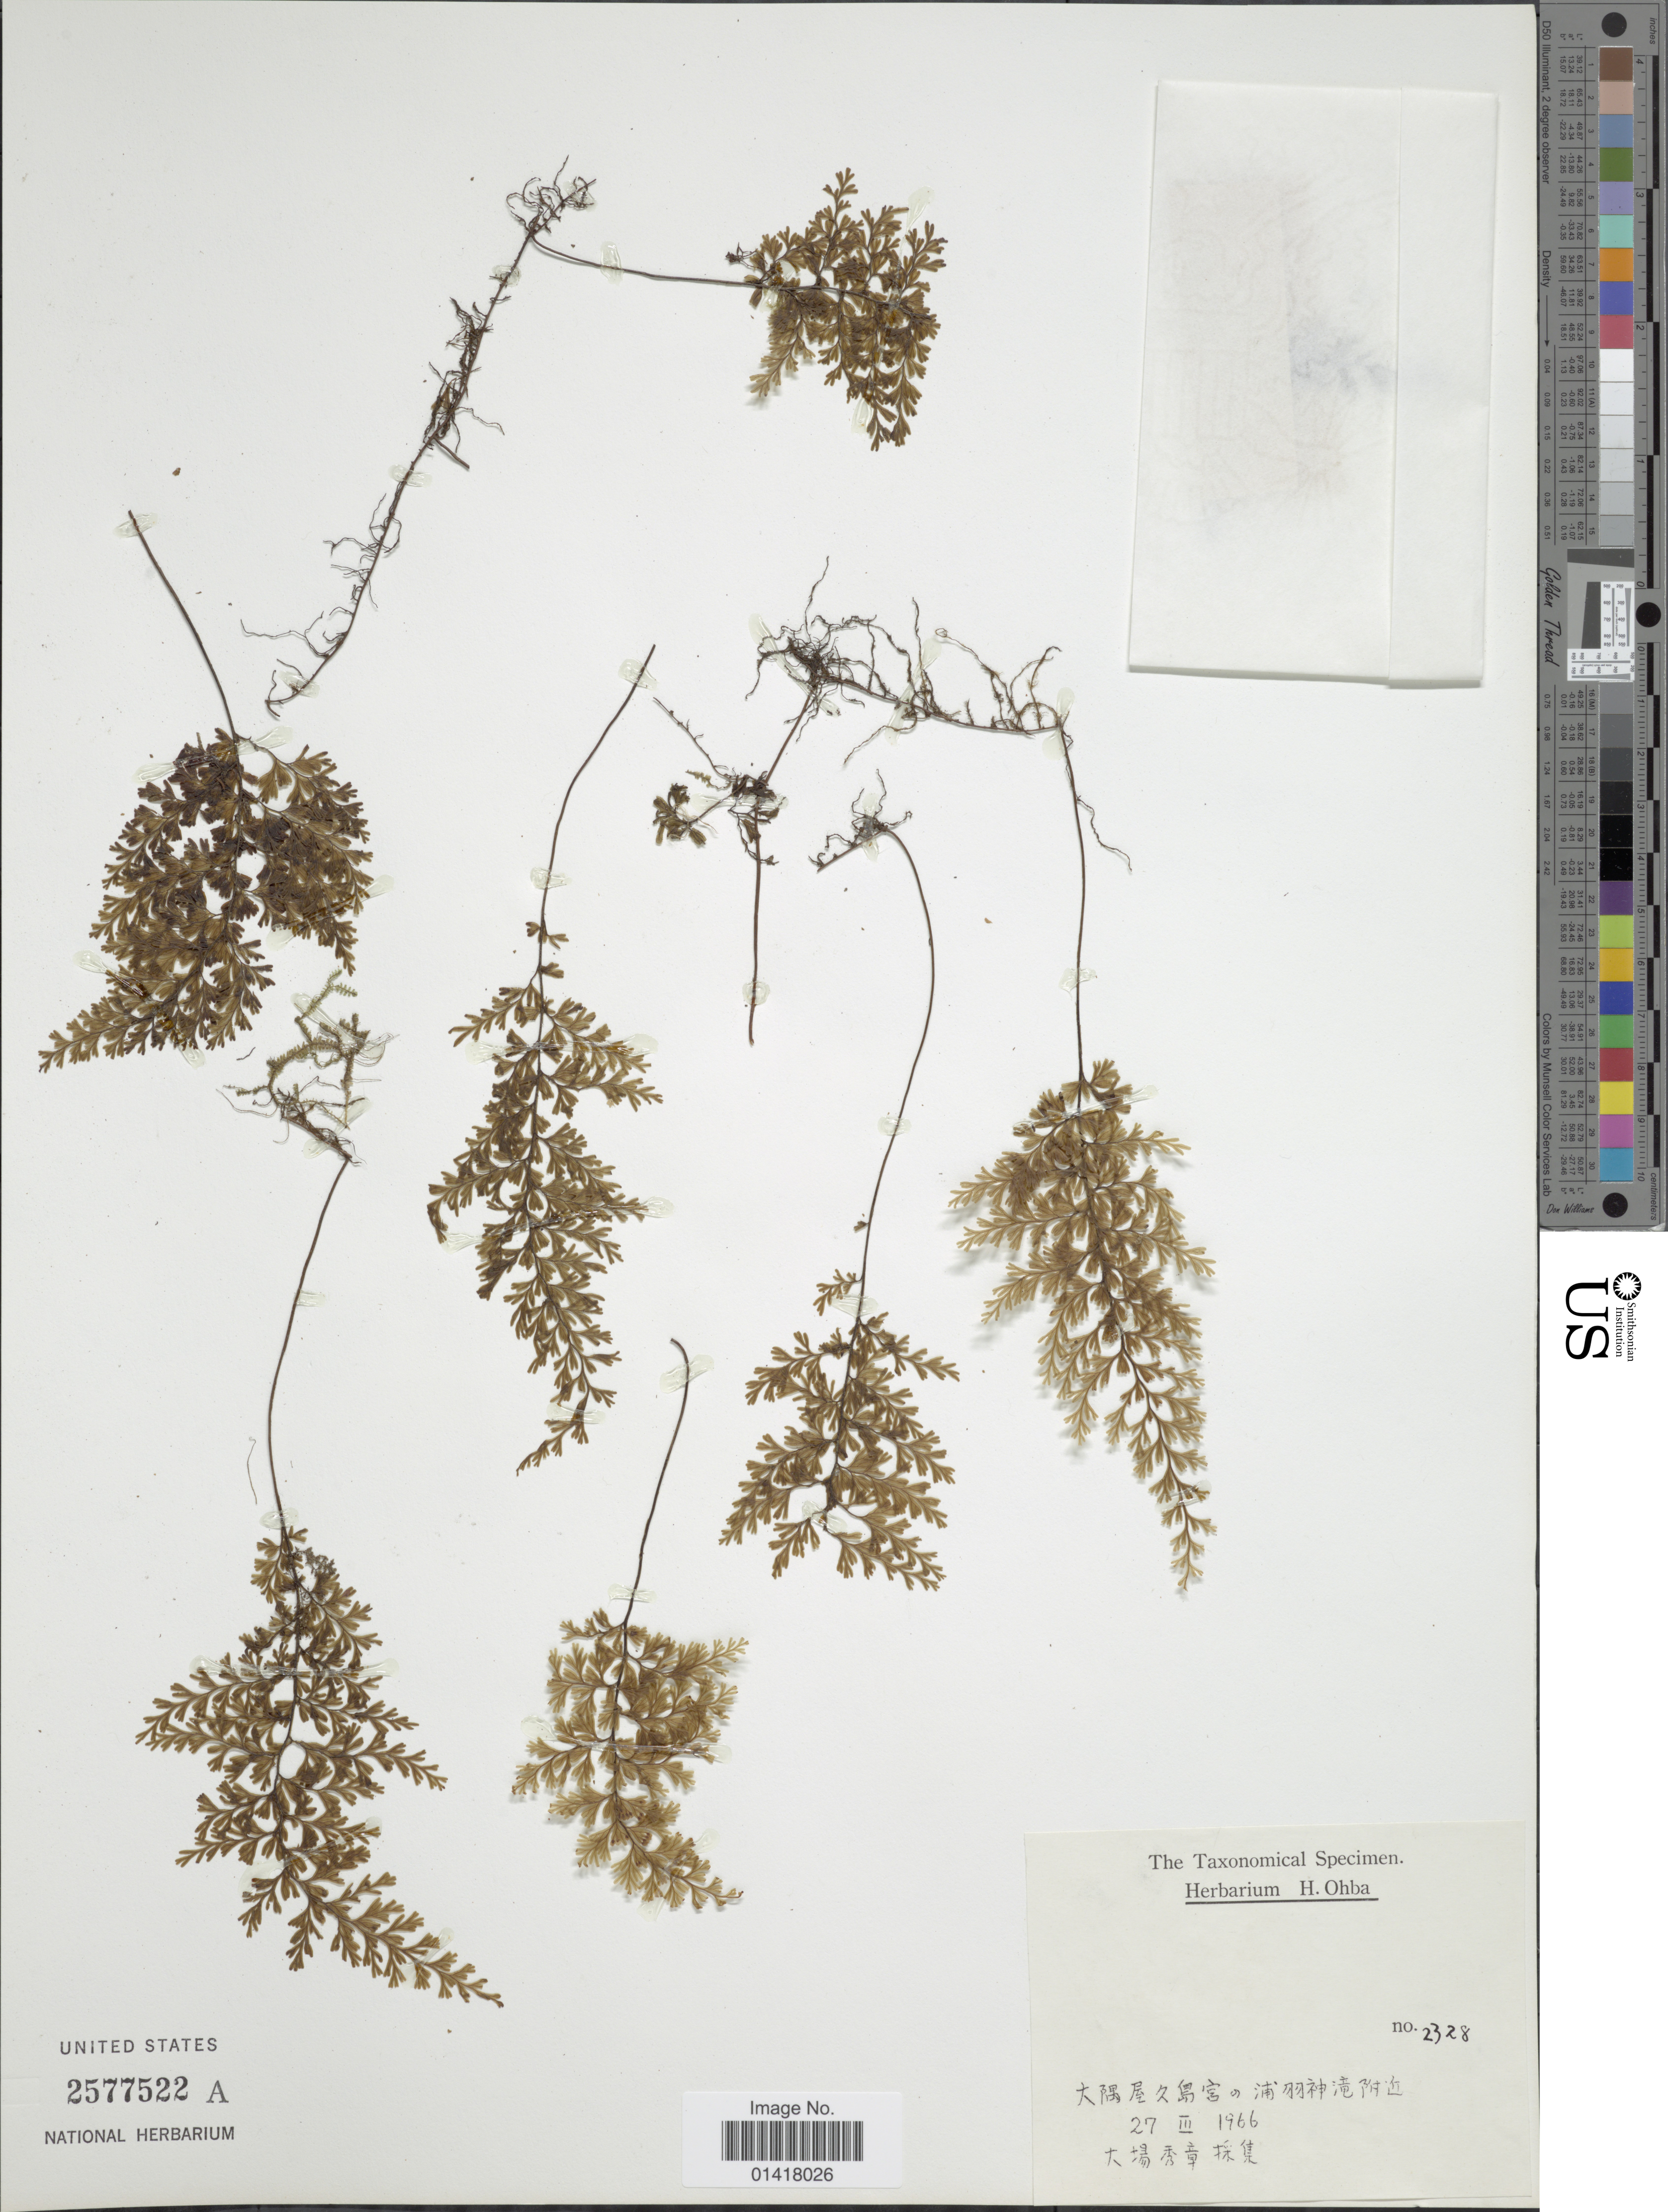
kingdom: Plantae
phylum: Tracheophyta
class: Polypodiopsida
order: Hymenophyllales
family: Hymenophyllaceae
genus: Hymenophyllum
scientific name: Hymenophyllum sp.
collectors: ex herb. H. Ohba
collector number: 2328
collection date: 1966-03-27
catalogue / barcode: US 2577522A